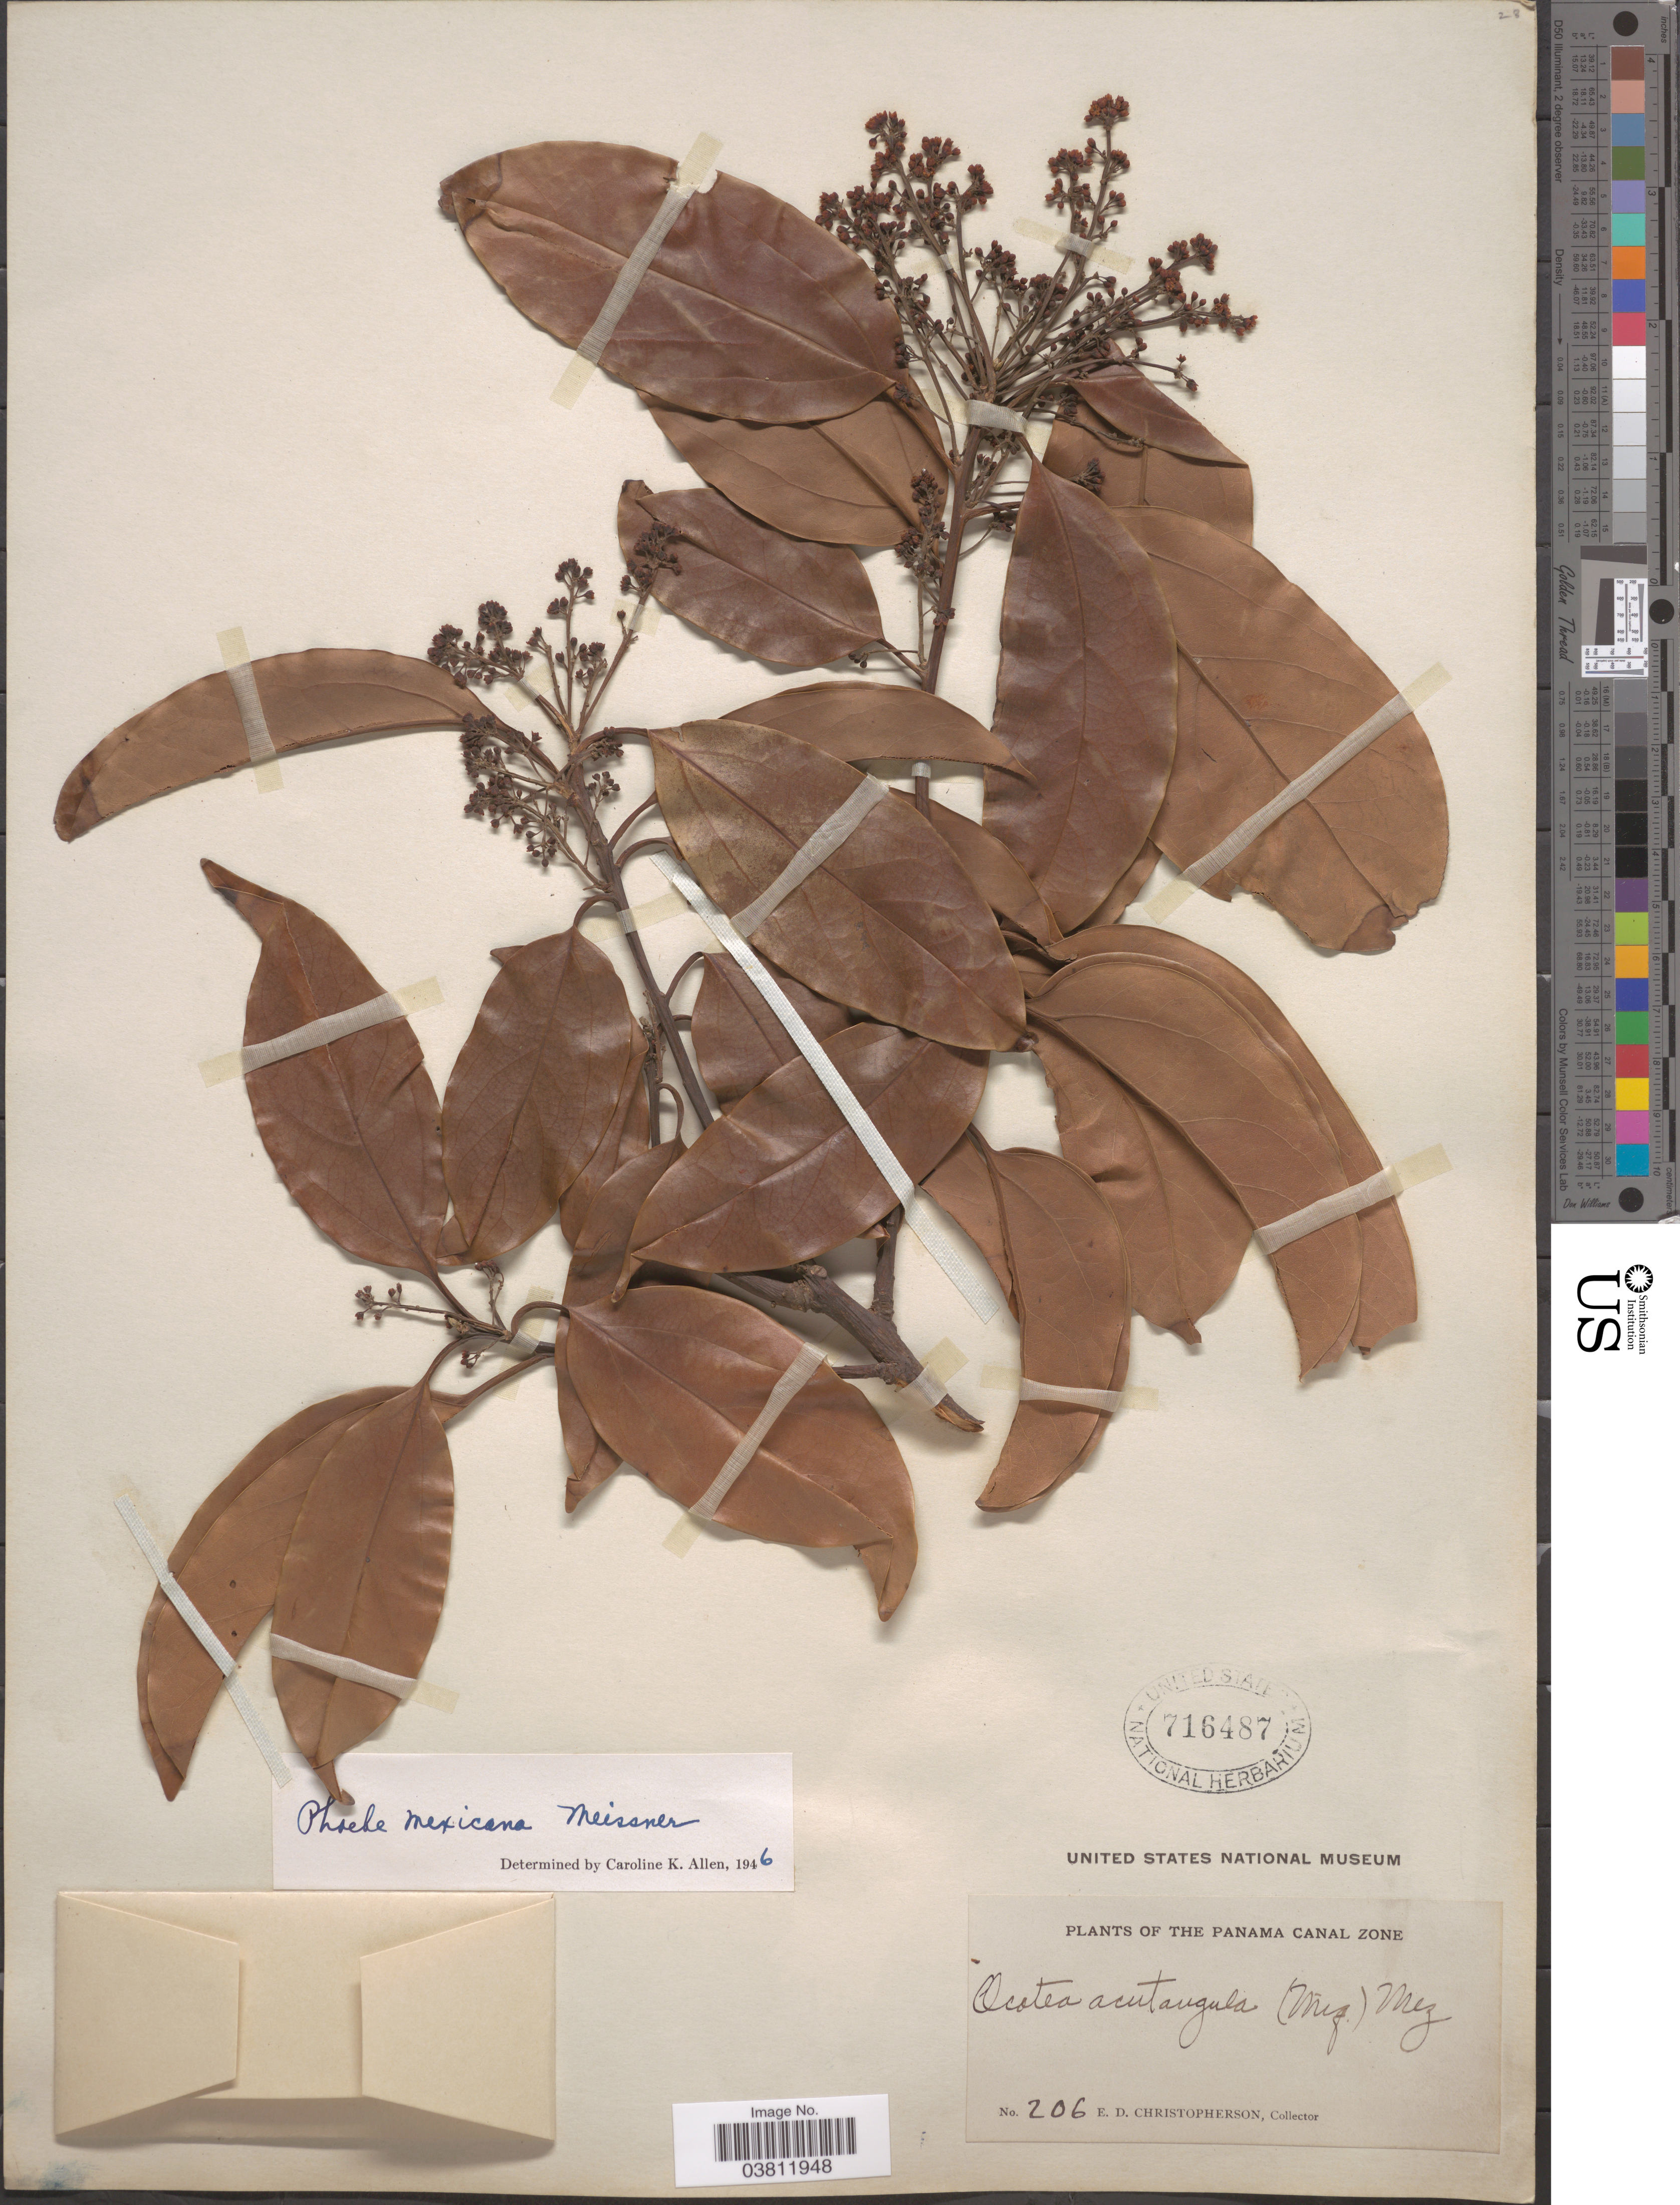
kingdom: Plantae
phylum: Tracheophyta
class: Magnoliopsida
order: Laurales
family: Lauraceae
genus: Phoebe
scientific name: Phoebe mexicana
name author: Meisn.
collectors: E. Christopherson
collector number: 206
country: Panama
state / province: Colón / Panamá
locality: The Panama Canal Zone.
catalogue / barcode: US 716487